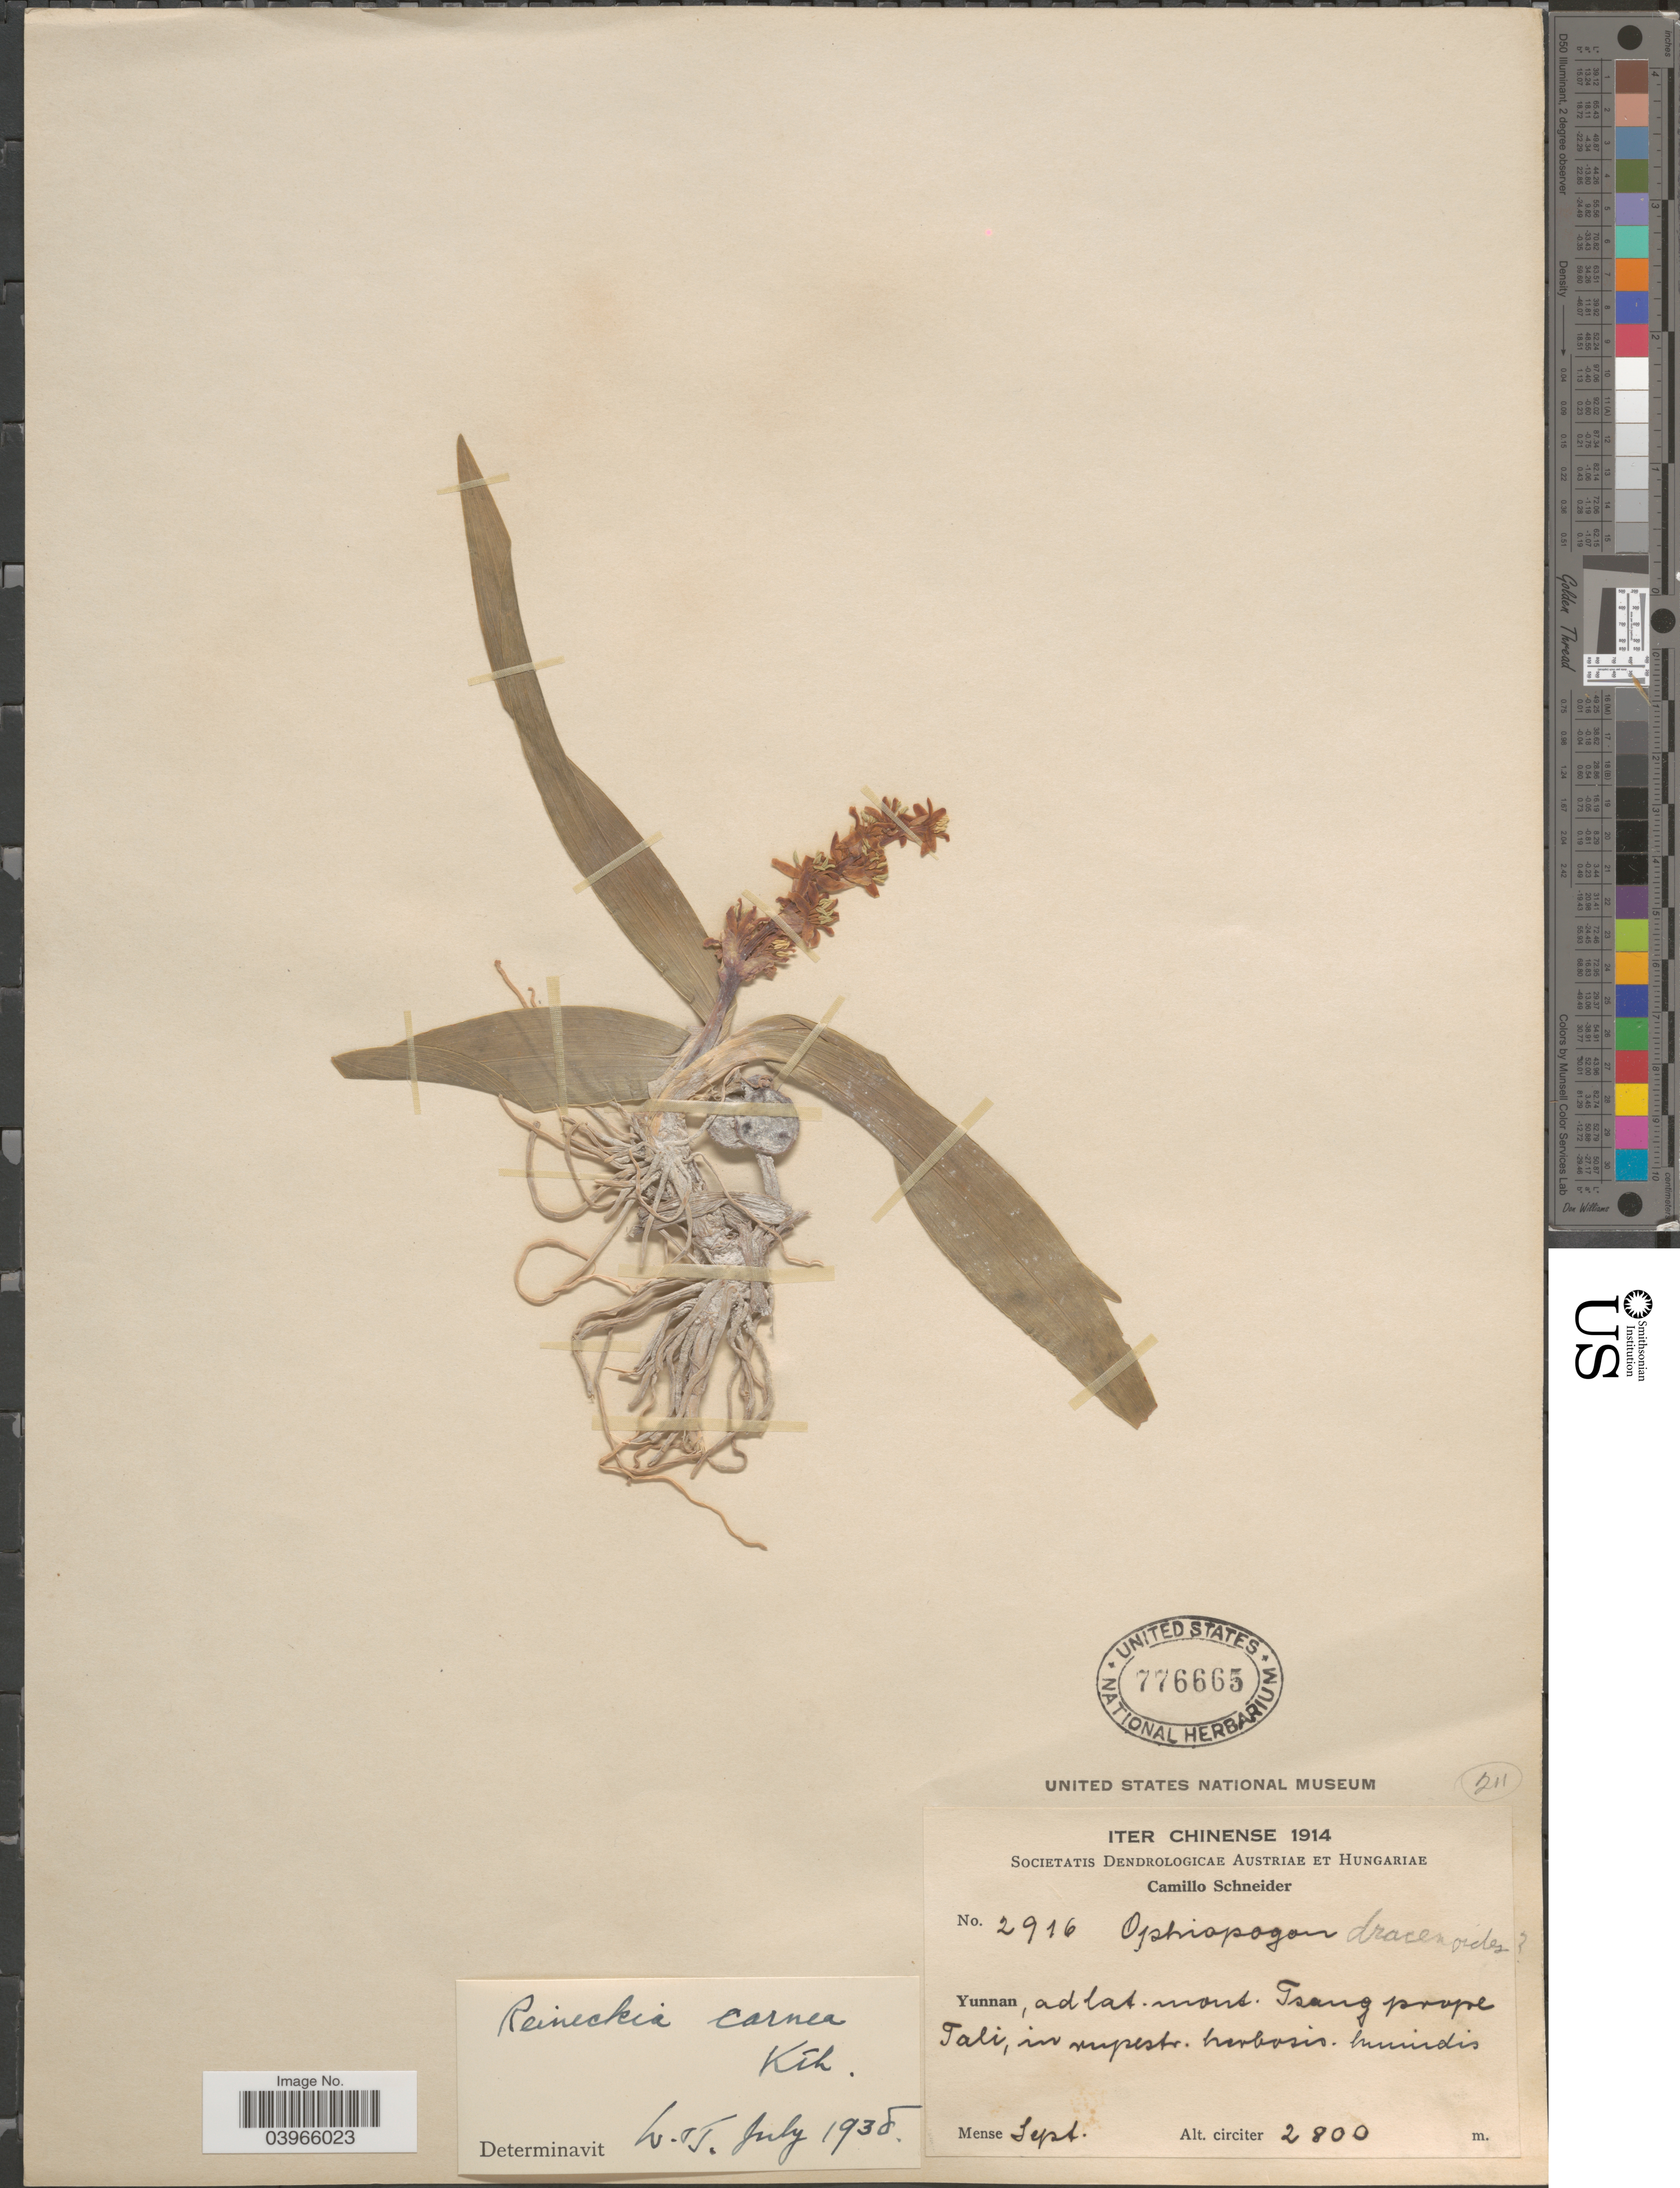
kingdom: Plantae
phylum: Tracheophyta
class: Liliopsida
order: Asparagales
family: Asparagaceae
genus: Reineckea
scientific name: Reineckea carnea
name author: (Andrews) Kunth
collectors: C. K. Schneider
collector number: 2916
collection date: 1914-09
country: China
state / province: Yunnan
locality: Iter Chinense. Ad. lat. mont. Tsang prope Tali, in rupestr. herbosis. humidis.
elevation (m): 2800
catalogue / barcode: US 776665